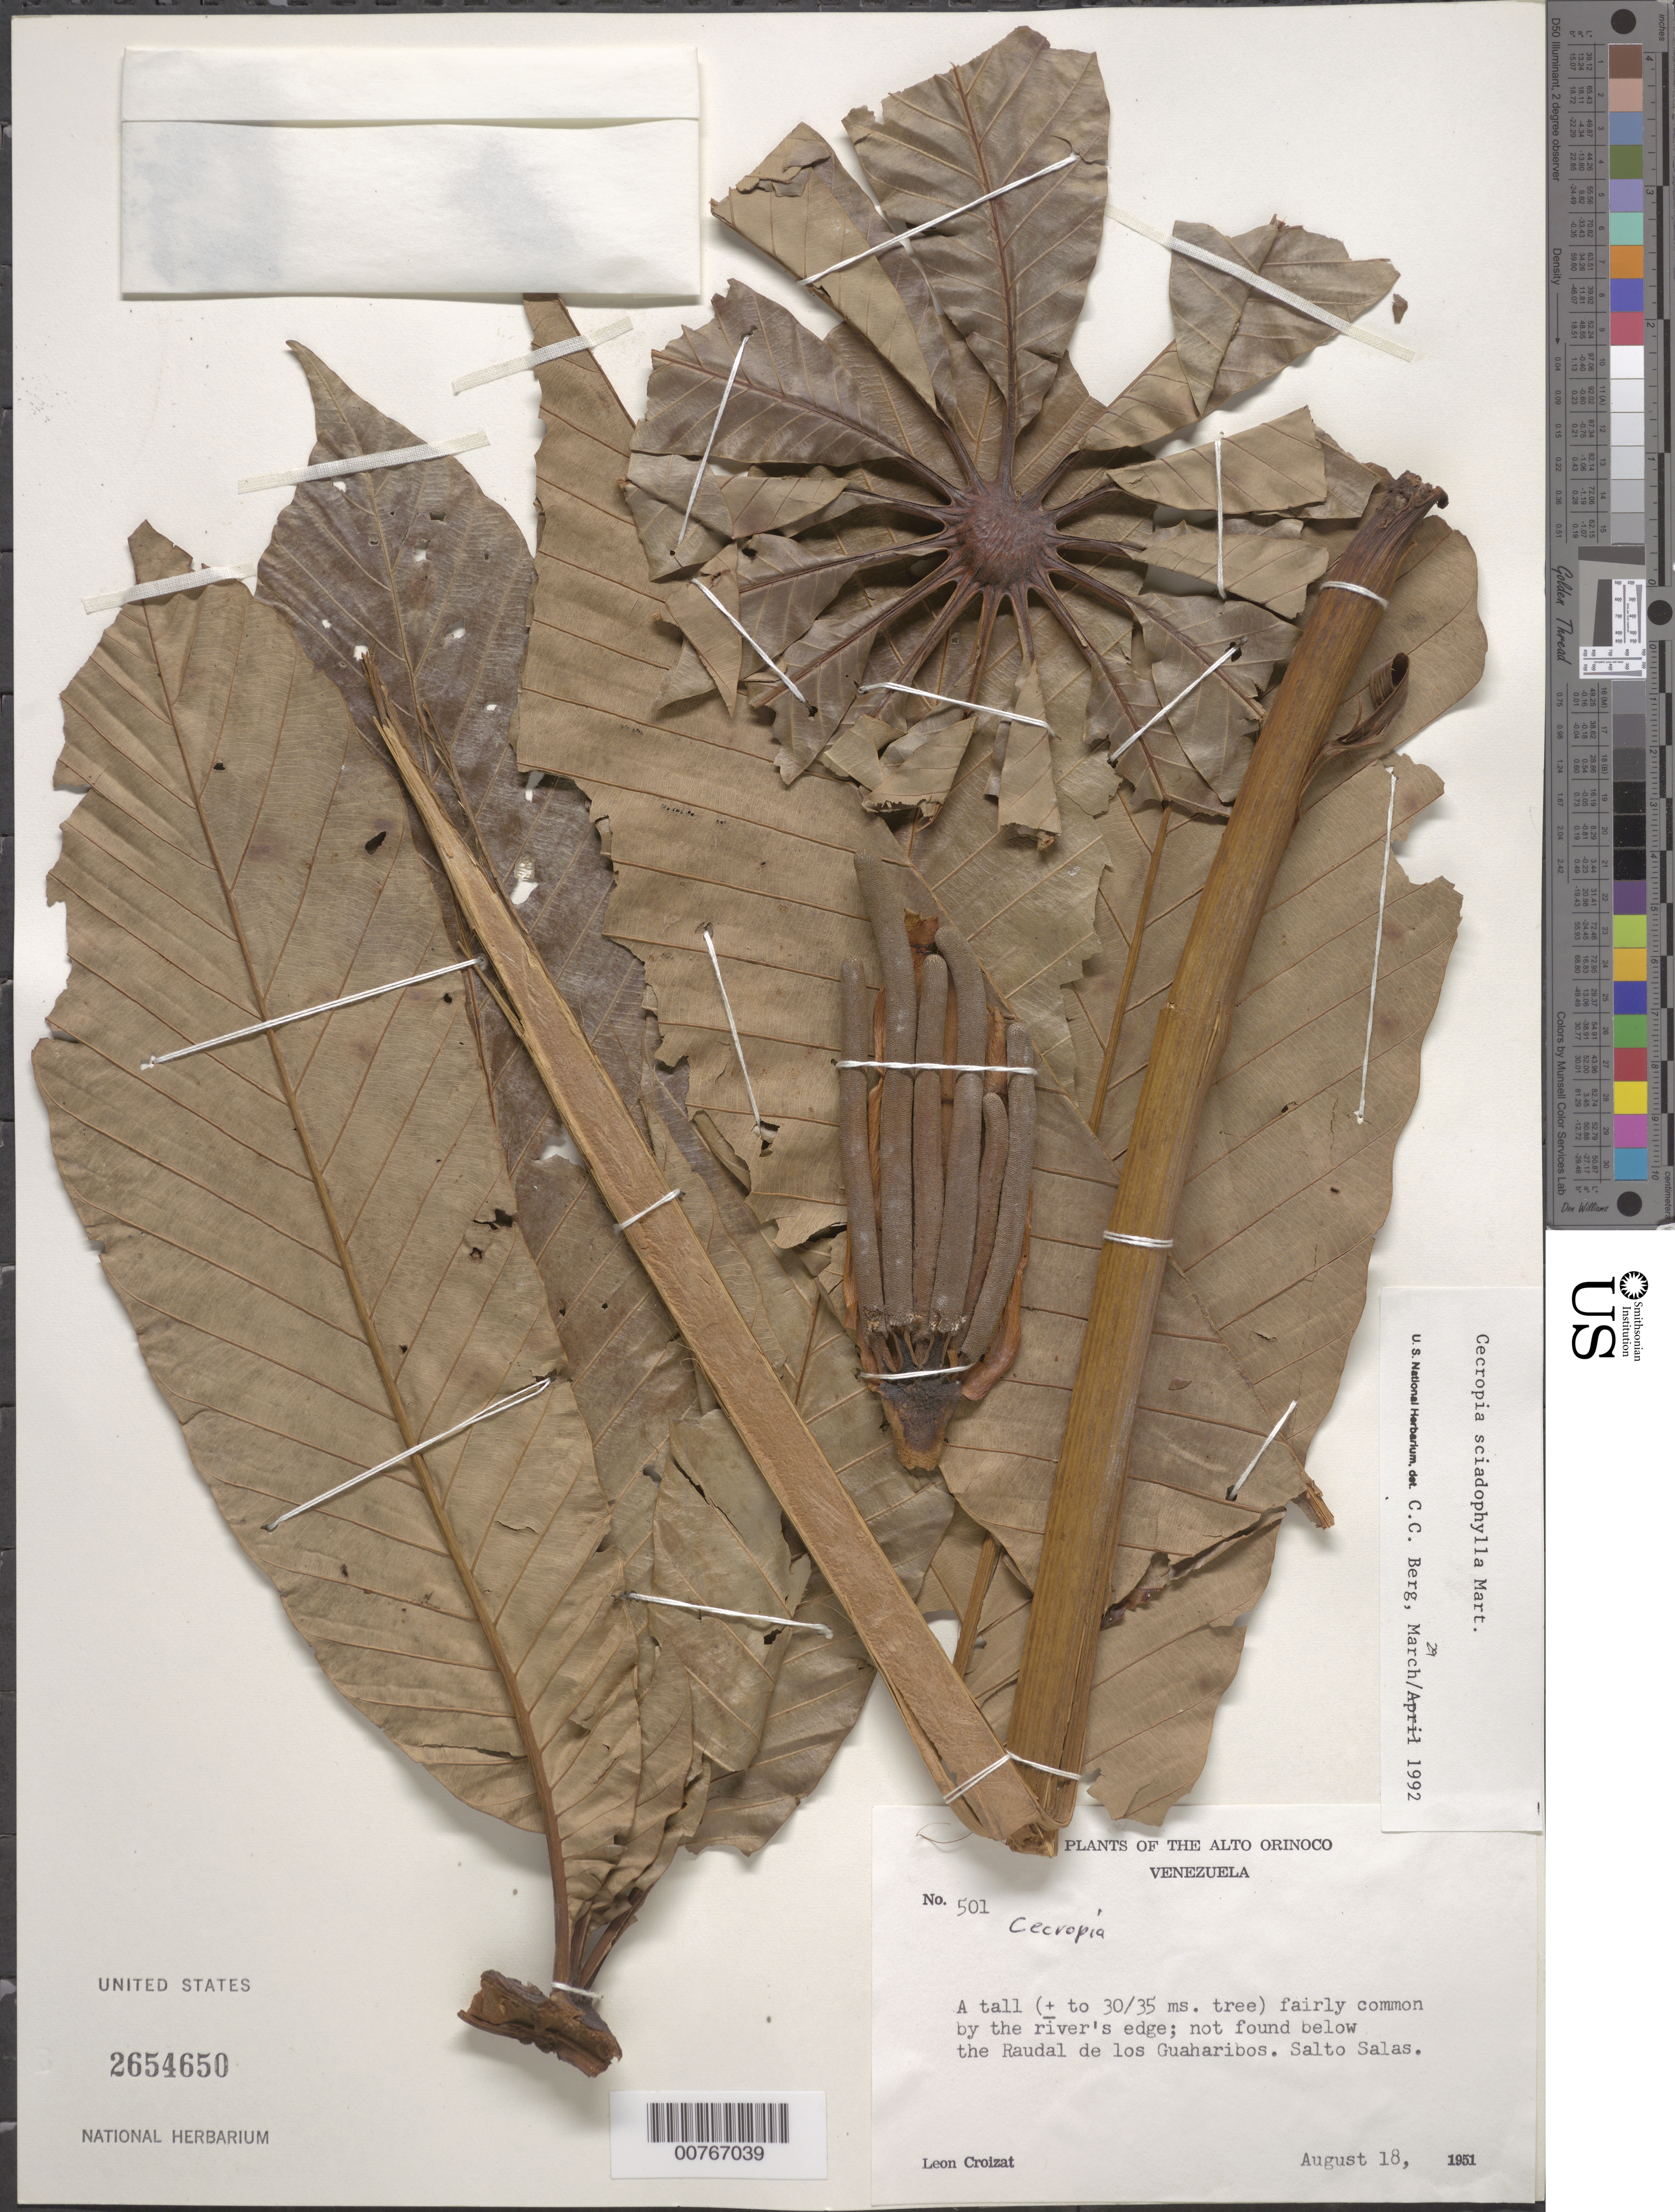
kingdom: Plantae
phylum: Tracheophyta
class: Magnoliopsida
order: Rosales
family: Urticaceae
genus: Cecropia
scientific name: Cecropia sciadophylla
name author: Mart.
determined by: Berg, C. C.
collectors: L. C. M. Croizat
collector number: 501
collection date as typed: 18-Aug-51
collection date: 1951-08-18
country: Venezuela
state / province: Amazonas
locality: Alto Orinoco, Salto Salas, Raudal de los Guaharibos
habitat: Edge of river; not found below raudal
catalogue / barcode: US 2654650